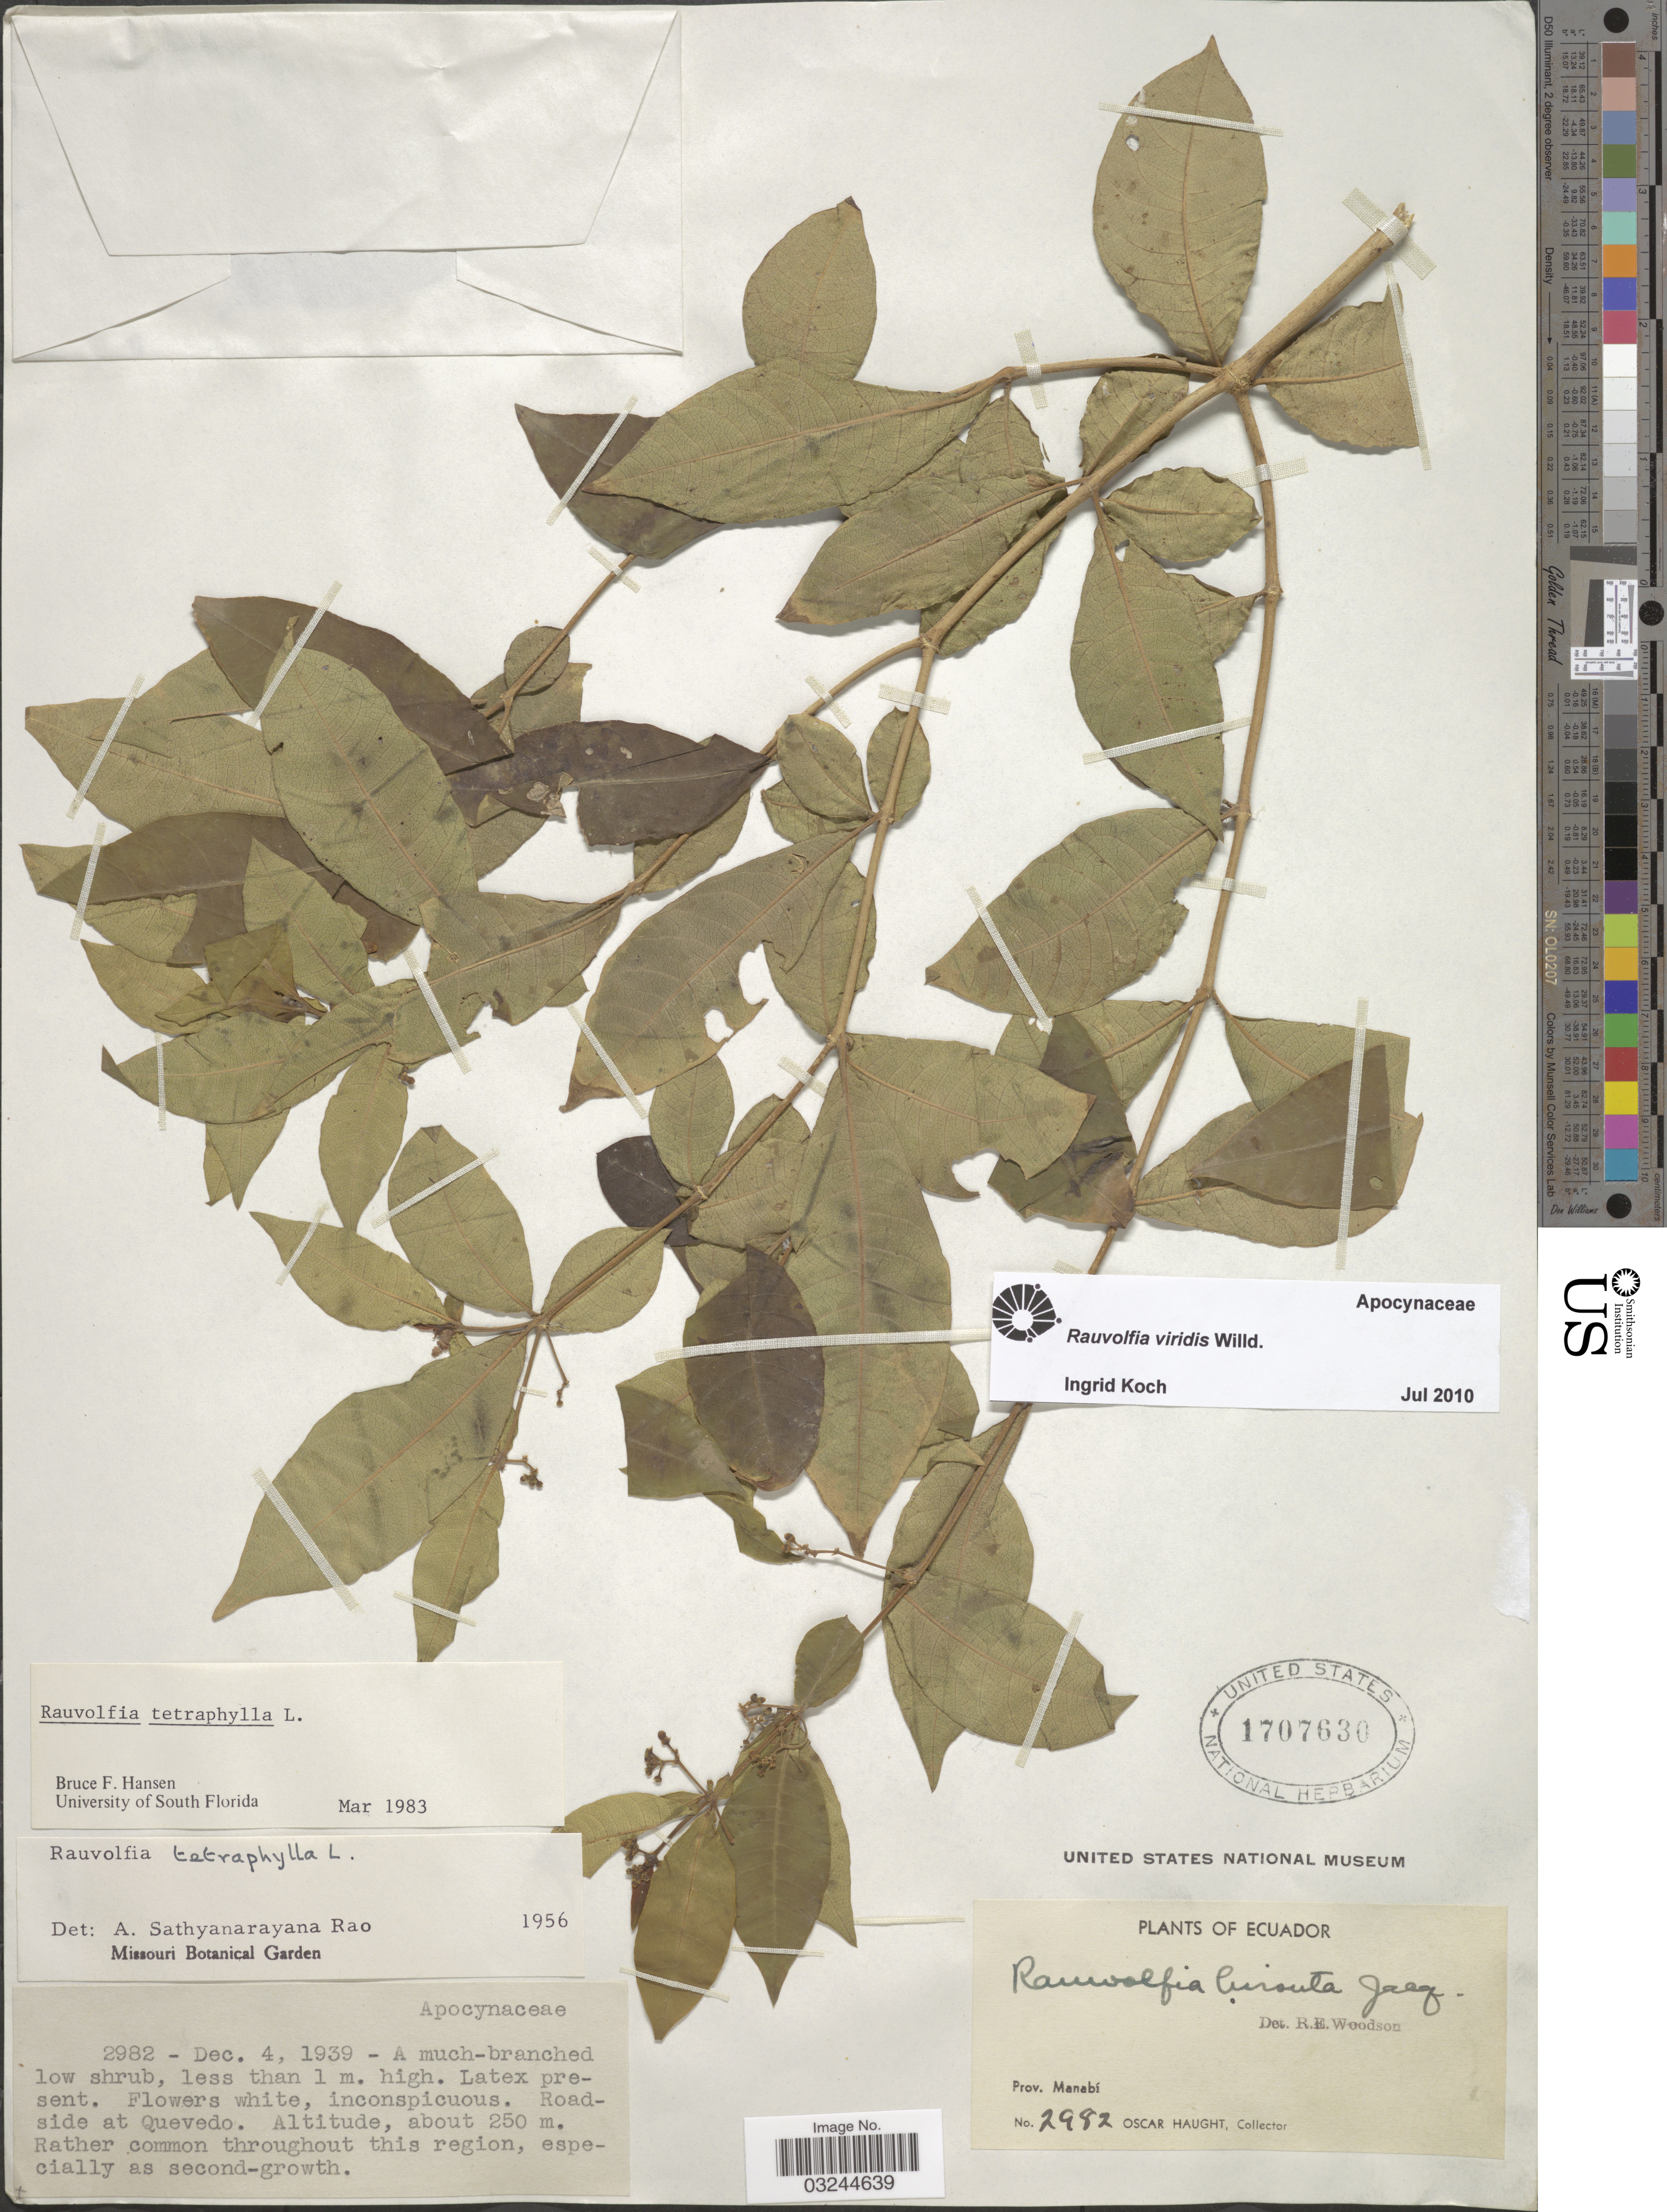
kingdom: Plantae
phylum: Tracheophyta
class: Magnoliopsida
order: Gentianales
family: Apocynaceae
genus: Rauvolfia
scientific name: Rauvolfia viridis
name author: Willd. ex Roem. & Schult.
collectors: O. Haught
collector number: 2982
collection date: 1939-12-04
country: Ecuador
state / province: Manabí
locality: Roadside at Quevedo.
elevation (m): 250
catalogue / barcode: US 1707630